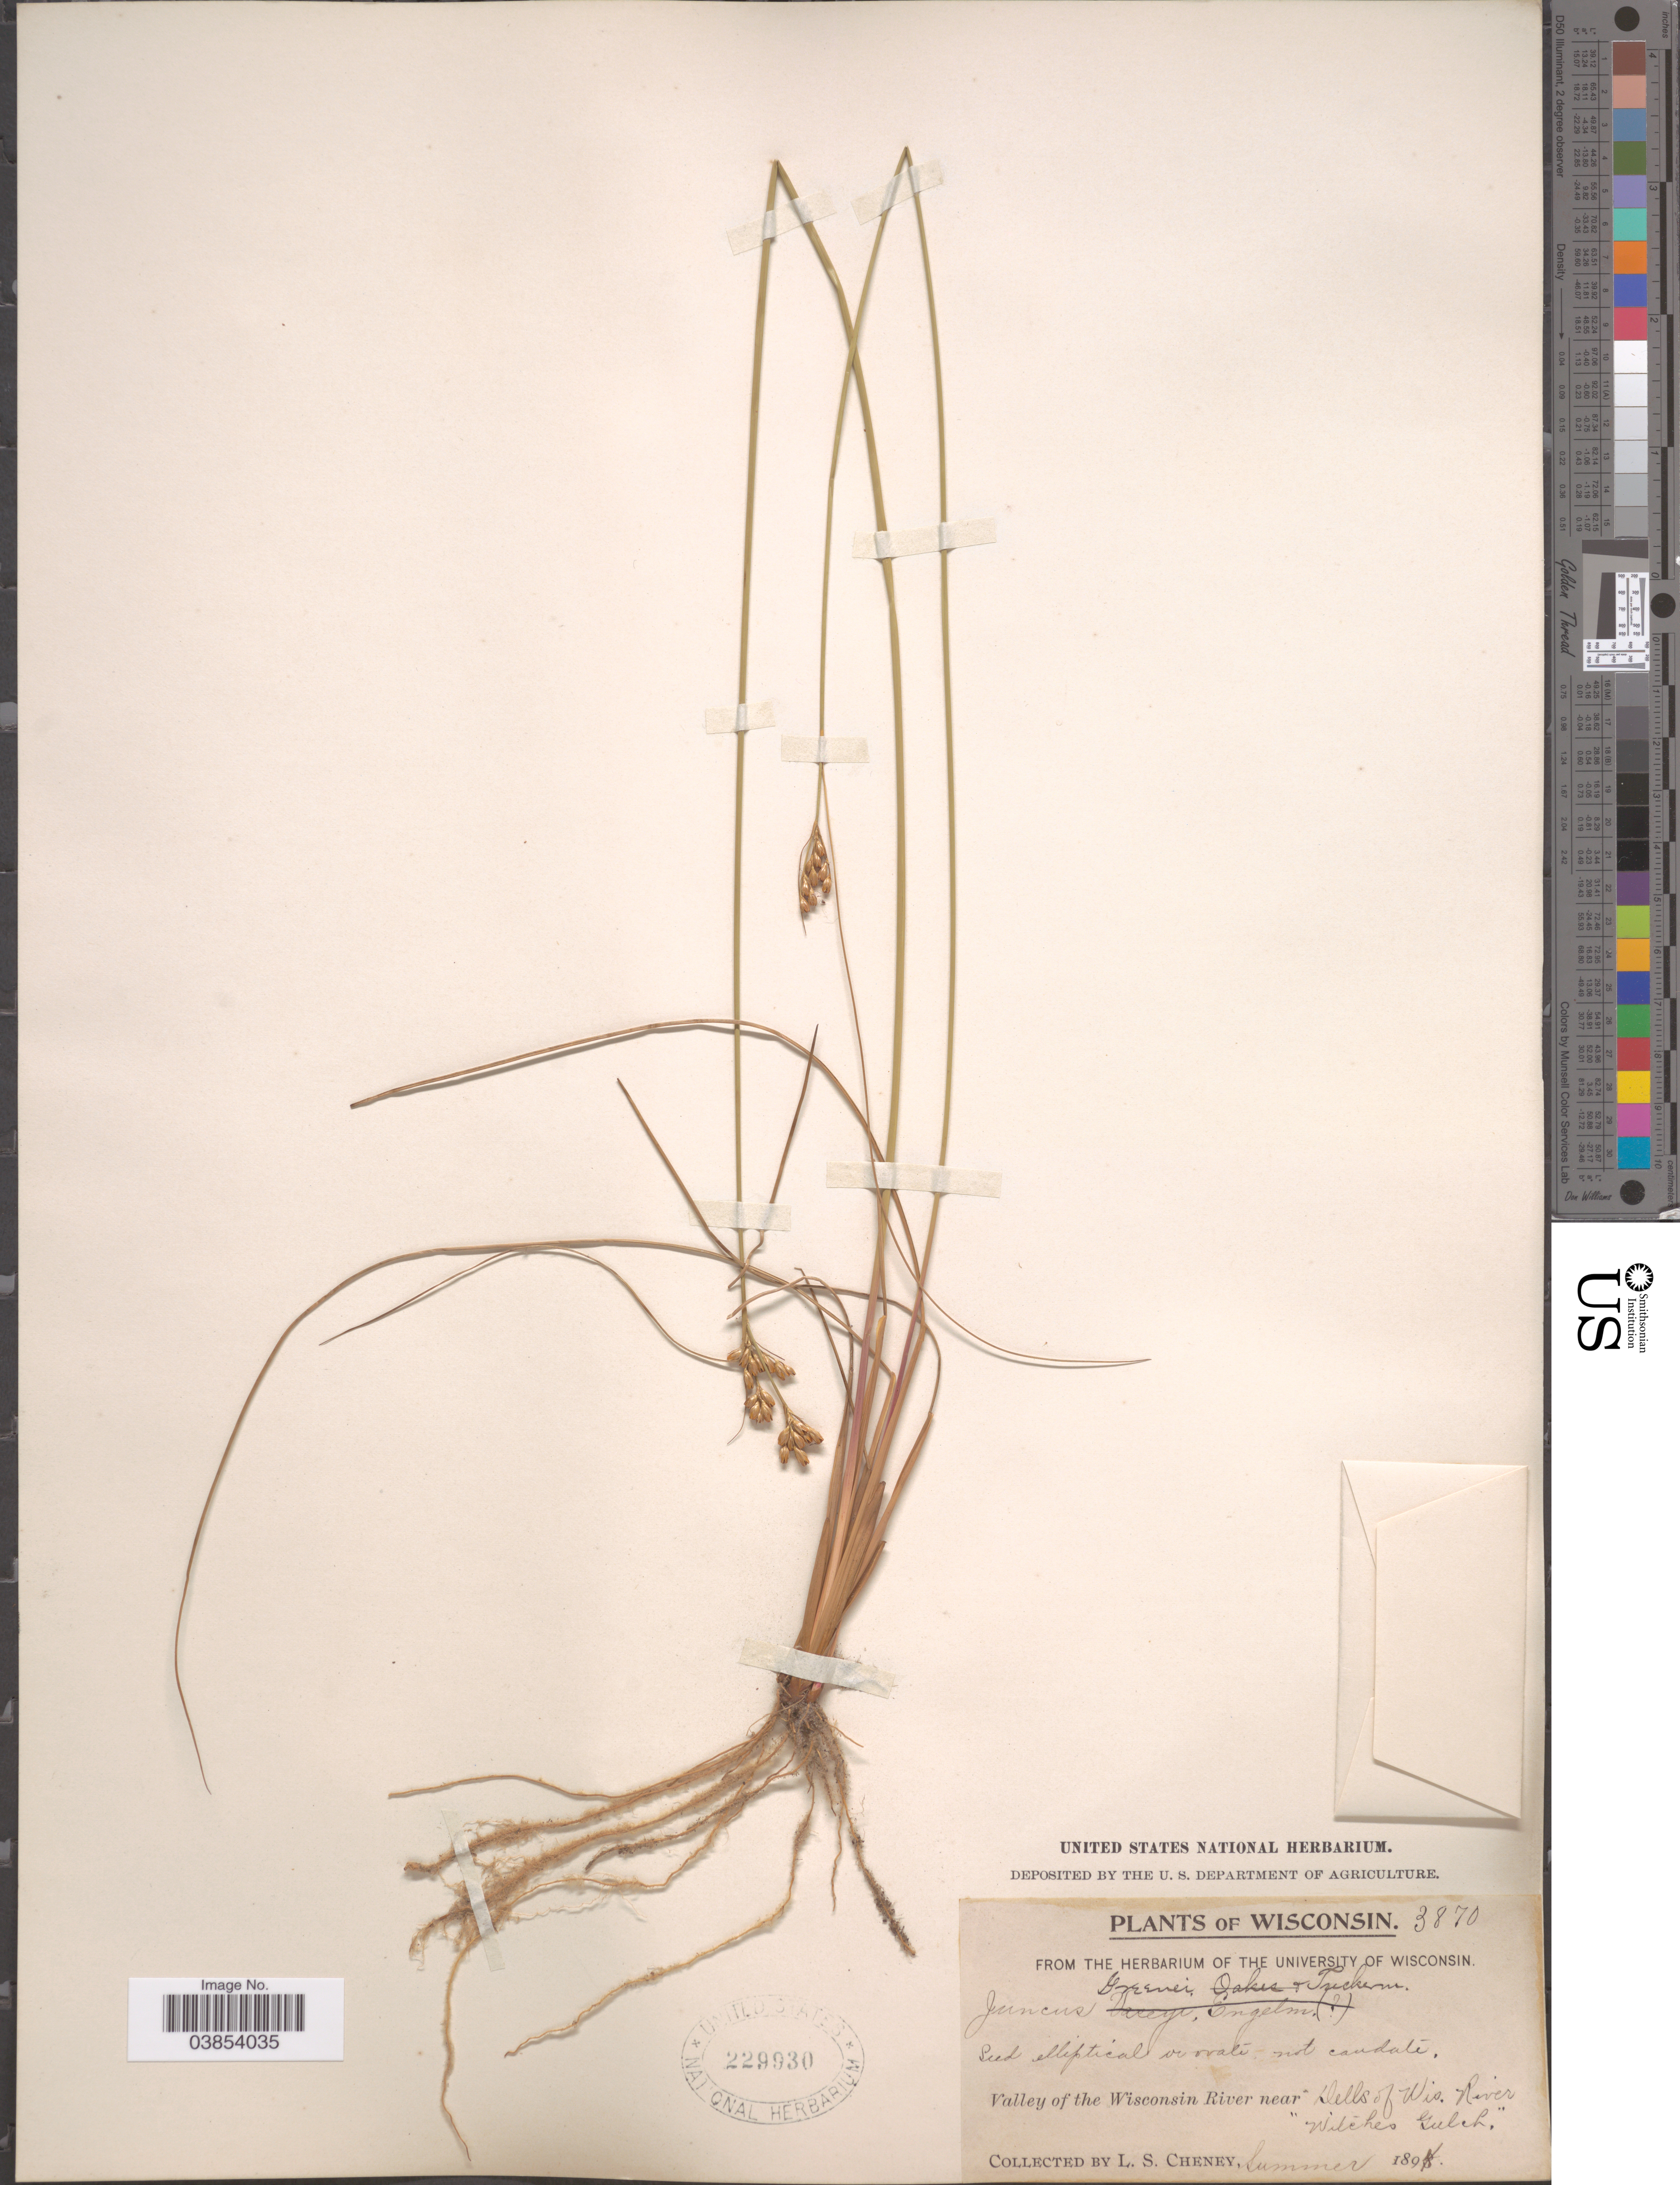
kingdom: Plantae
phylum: Tracheophyta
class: Liliopsida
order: Poales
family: Juncaceae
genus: Juncus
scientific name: Juncus greenei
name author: Oakes & Tuck.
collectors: L. Cheney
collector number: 3870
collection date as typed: Summer 1894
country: United States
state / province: Wisconsin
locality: Valley of the Wisconsin River near Dells of Wis. River "Witches Gulch,".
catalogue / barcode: US 229930